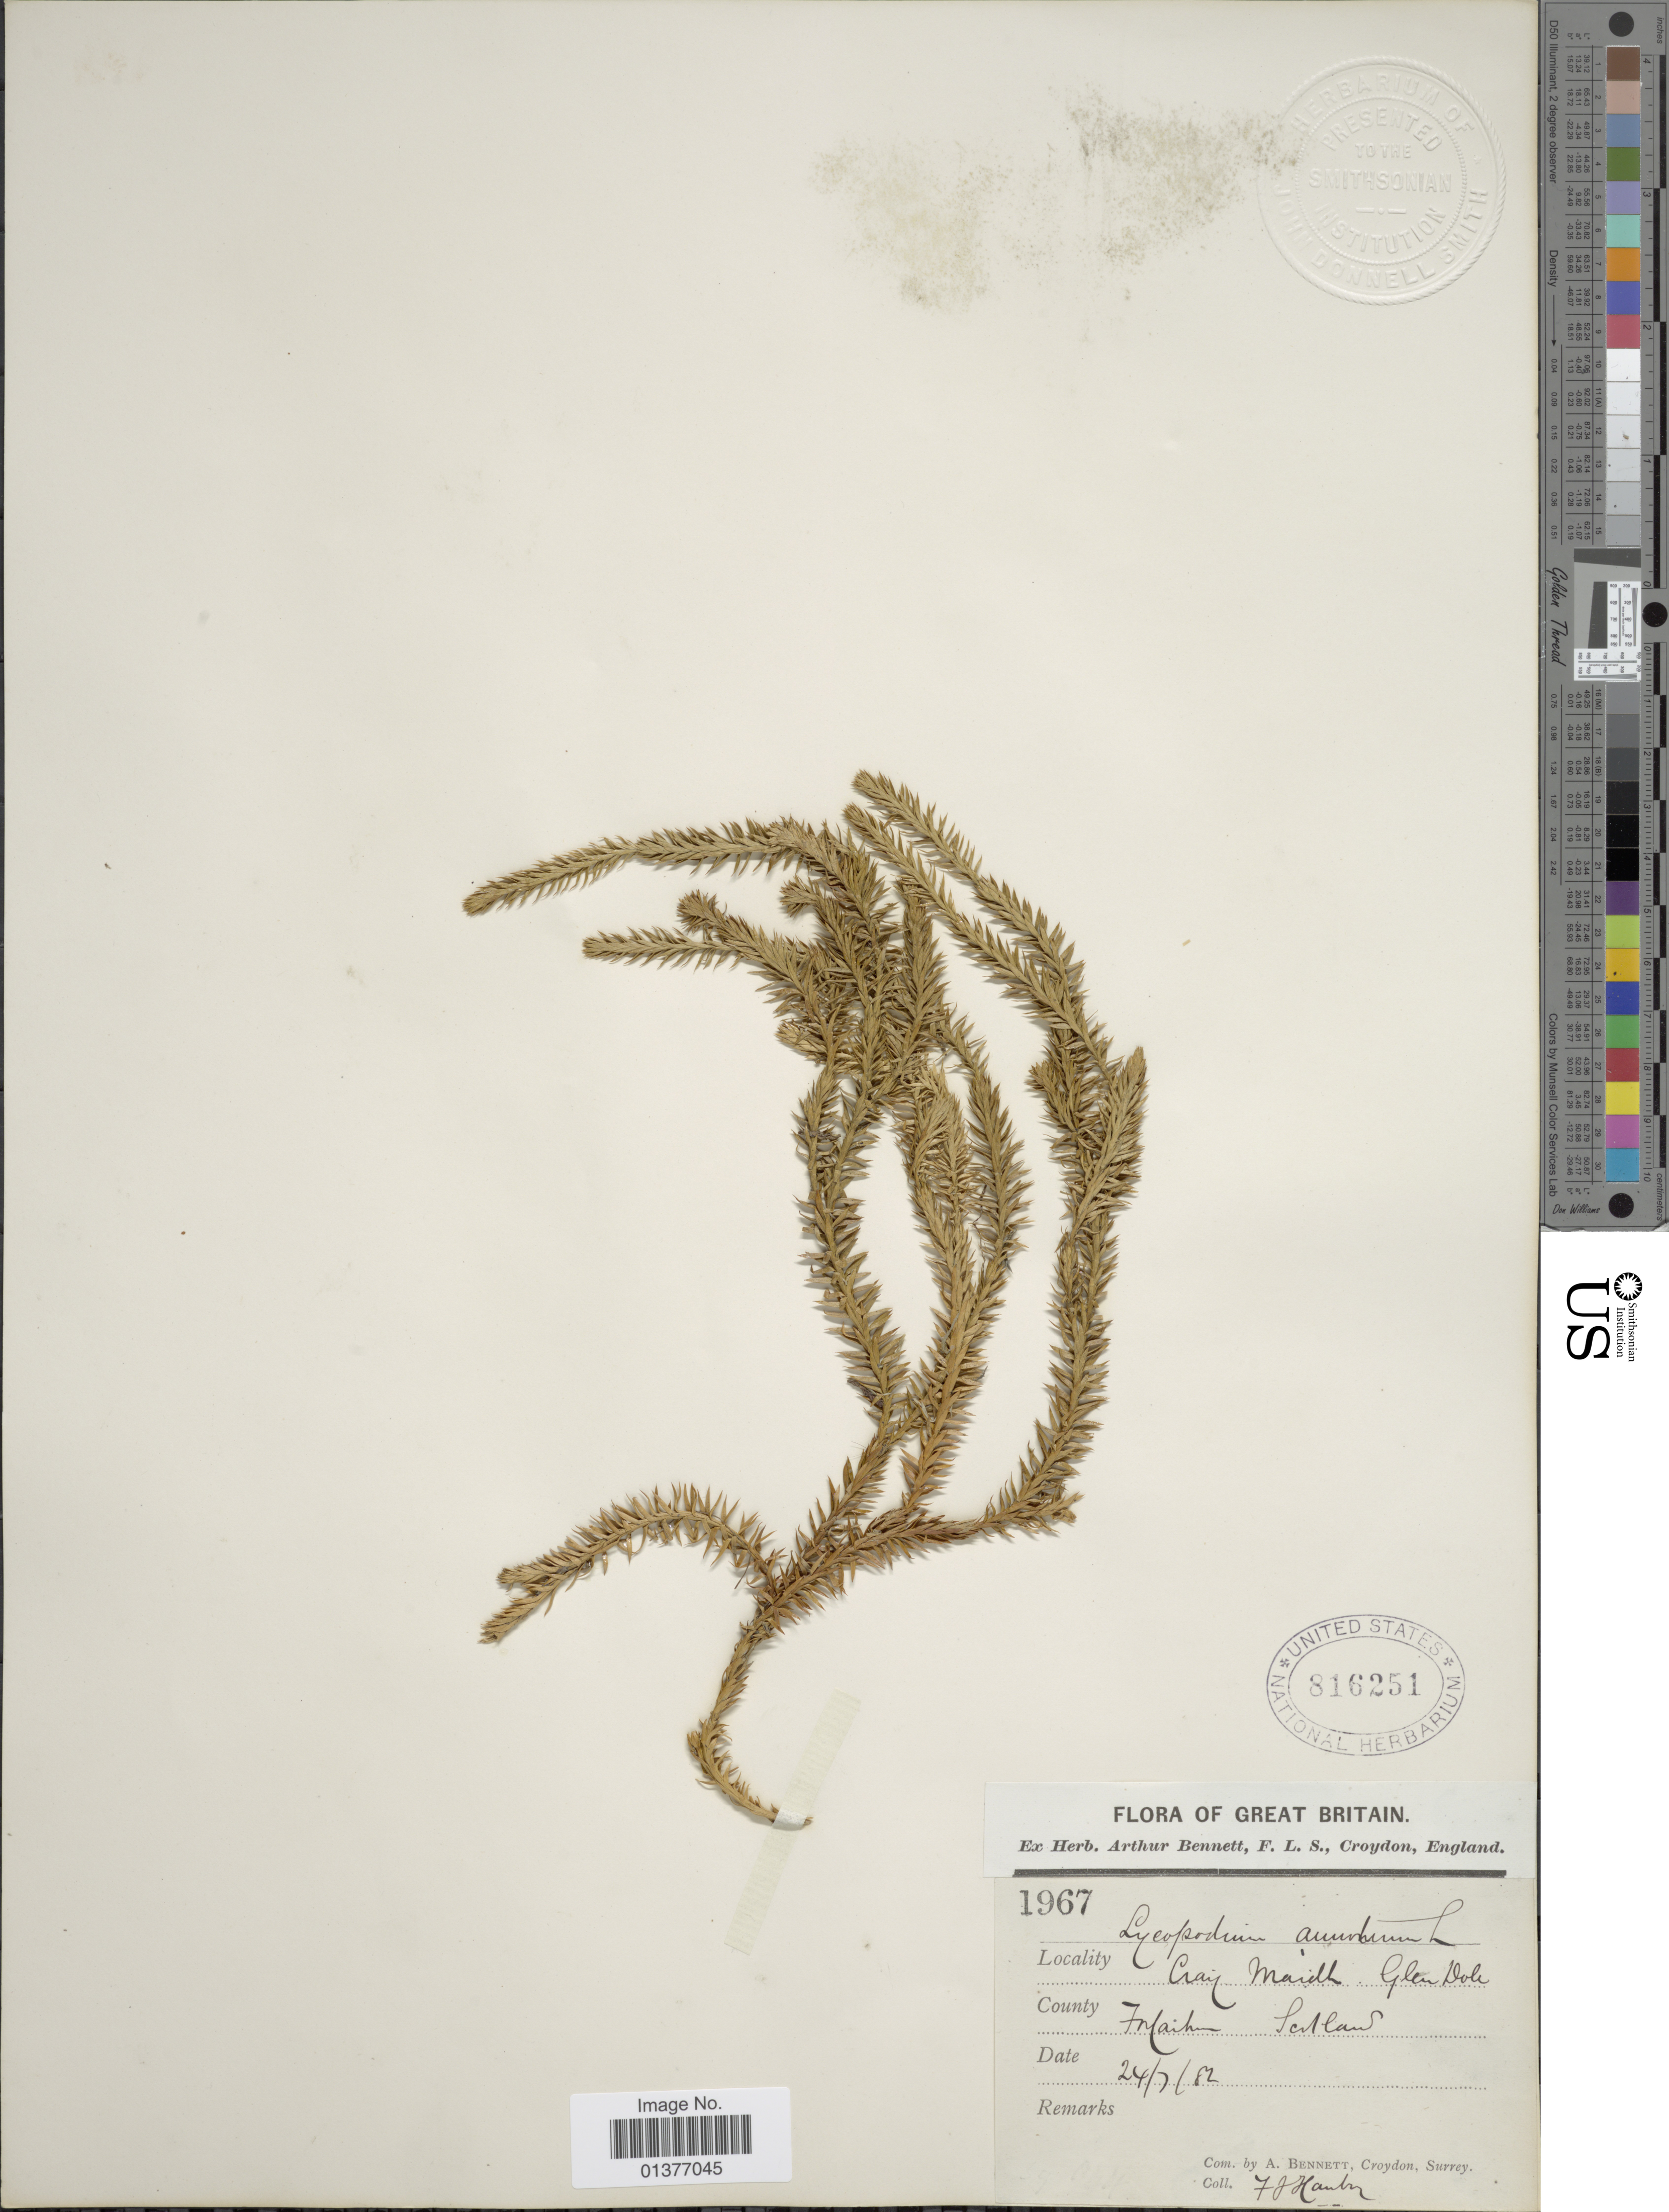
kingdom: Plantae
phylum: Tracheophyta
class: Lycopodiopsida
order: Lycopodiales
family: Lycopodiaceae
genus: Spinulum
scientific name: Spinulum annotinum subsp. annotinum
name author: (L.) A. Haines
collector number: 1967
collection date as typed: Transcribed d/m/y: 24/7/82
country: United Kingdom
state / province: Scotland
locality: Great Britain, Craig Maidh Glen Dole, Scotland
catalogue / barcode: US 816251